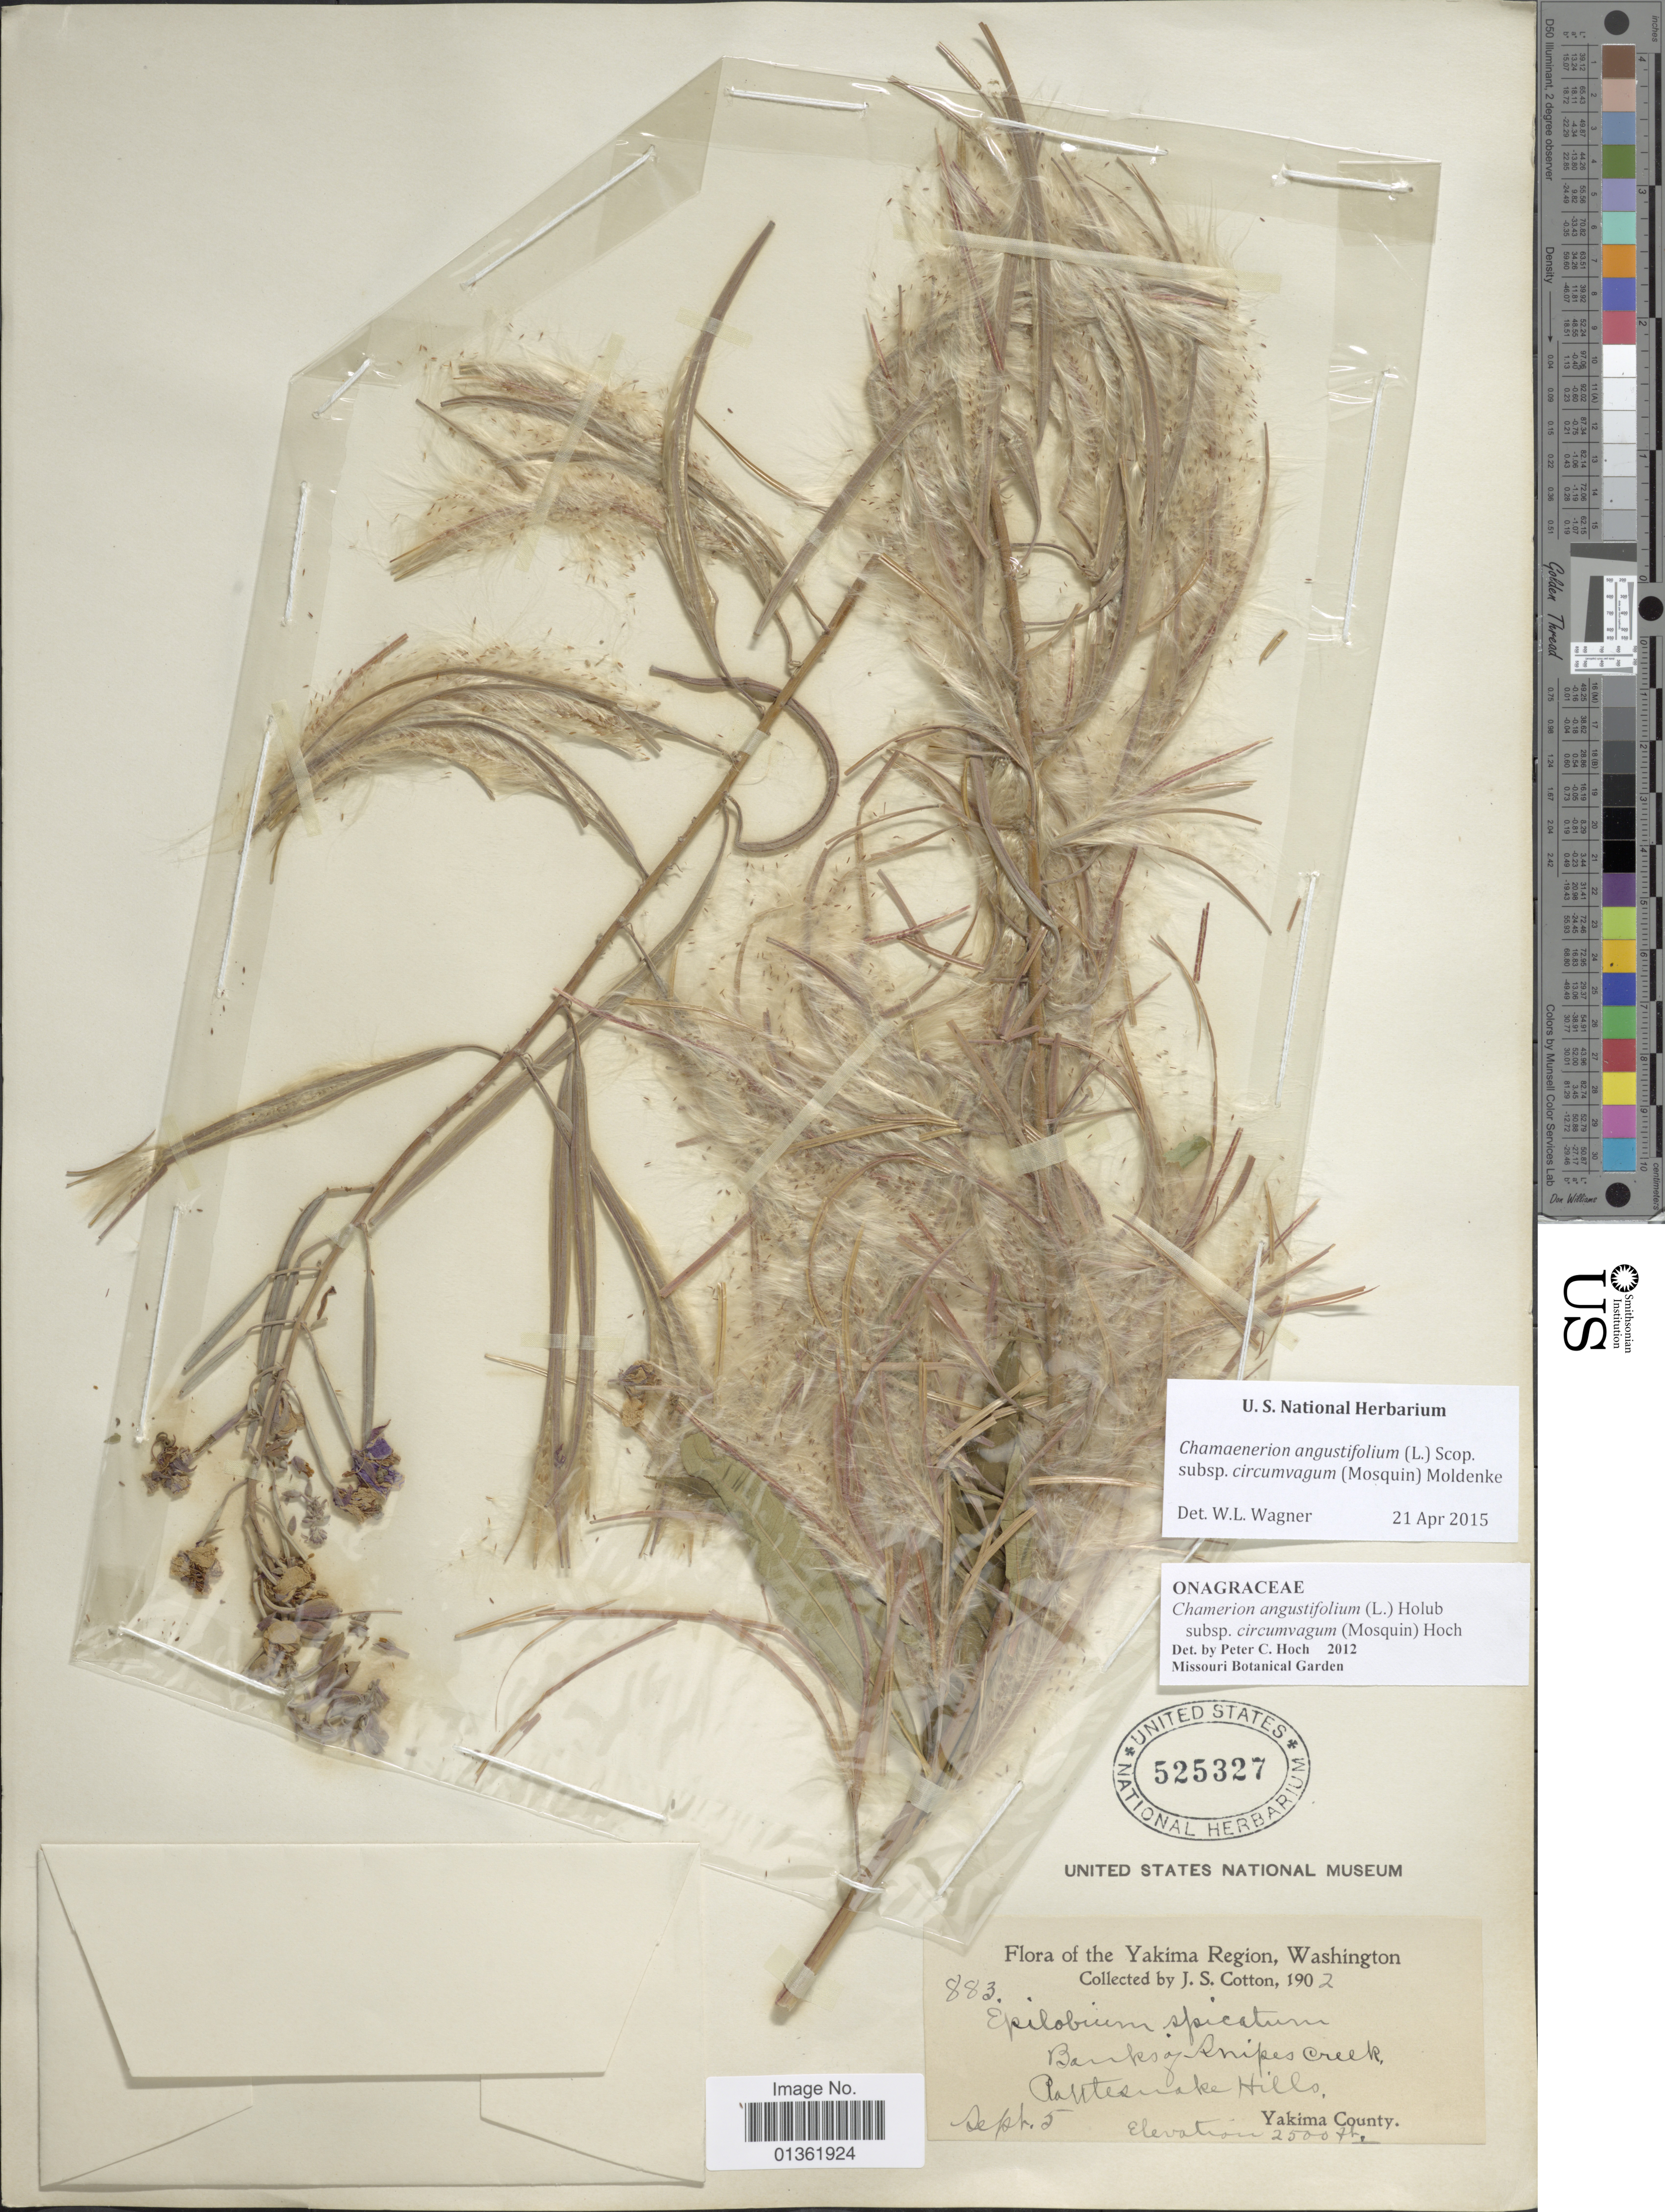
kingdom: Plantae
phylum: Tracheophyta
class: Magnoliopsida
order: Myrtales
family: Onagraceae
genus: Chamaenerion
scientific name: Chamaenerion angustifolium subsp. circumvagum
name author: (Mosquin) Moldenke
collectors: J. S. Cotton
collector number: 883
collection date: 1902-09-05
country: United States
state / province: Washington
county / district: Yakima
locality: Yakima Region. Banks of Snipes Creek, Pautesnake Hills. Yakima County.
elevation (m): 762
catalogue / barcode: US 525327